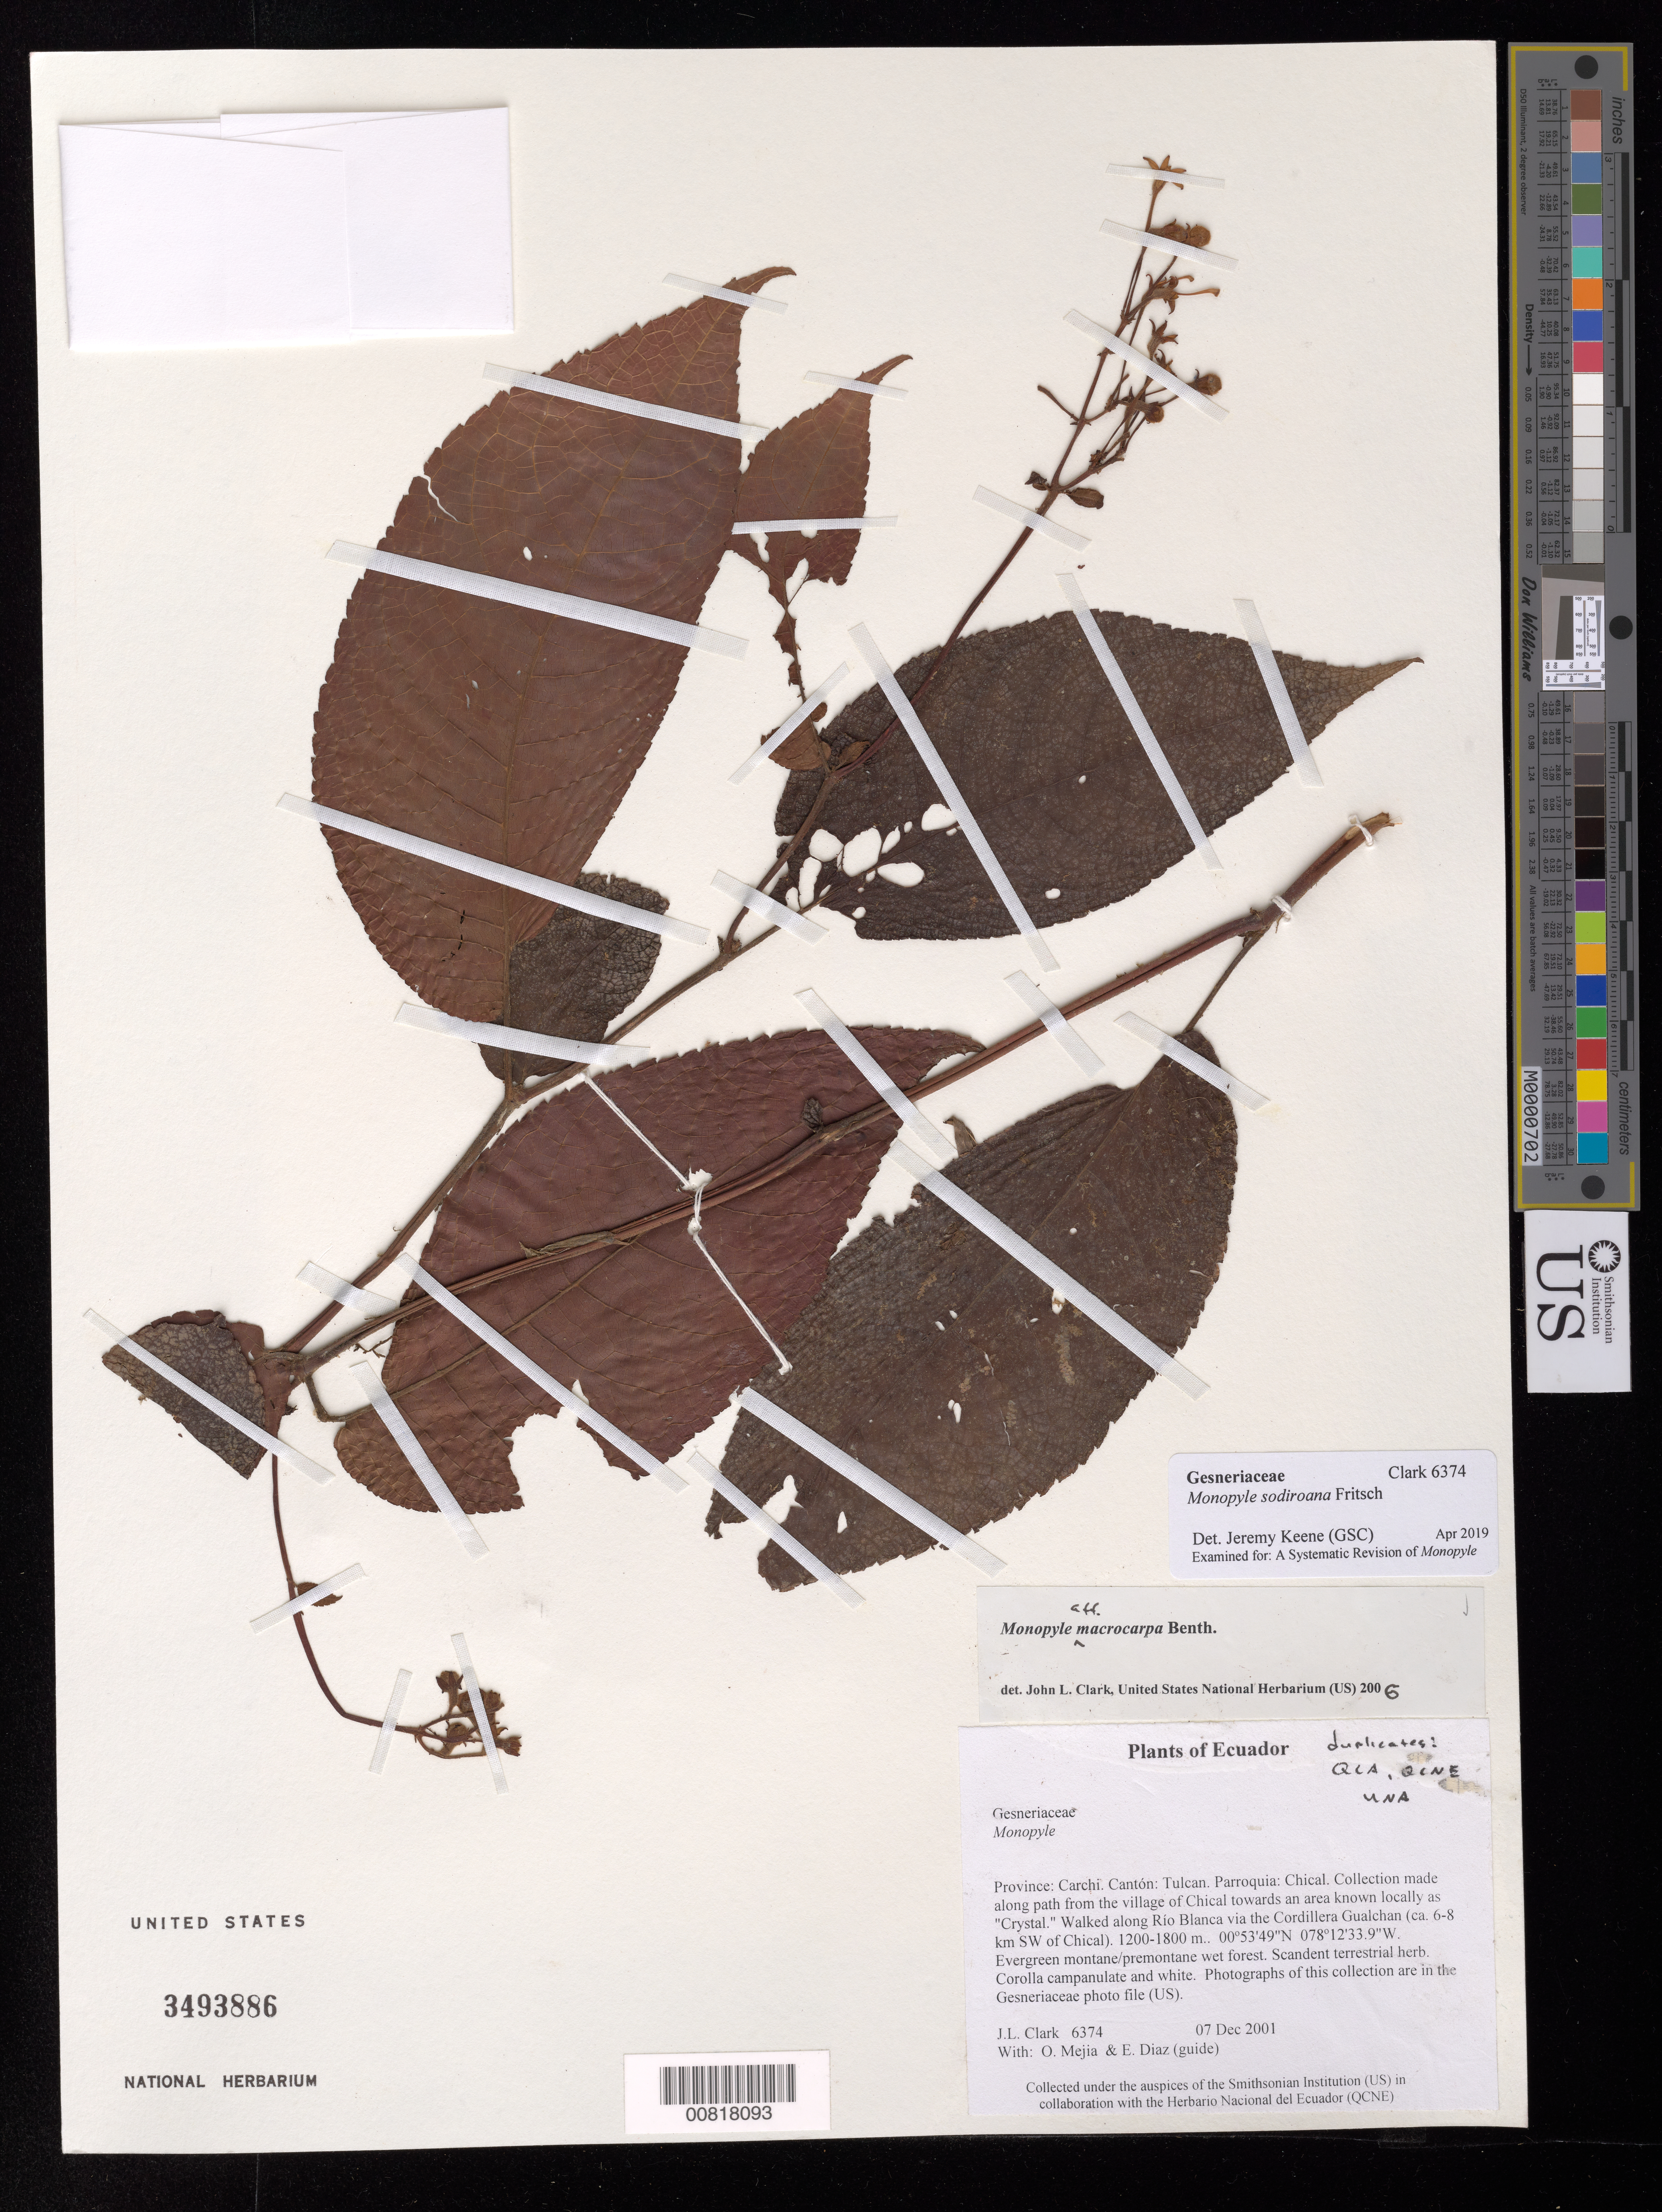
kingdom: Plantae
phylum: Tracheophyta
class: Magnoliopsida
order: Lamiales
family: Gesneriaceae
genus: Monopyle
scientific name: Monopyle sodiroana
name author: Fritsch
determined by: Keene, J.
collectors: J. L. Clark, O. Mejia & E. Diaz (guide)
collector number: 6374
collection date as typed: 07 Dec 2001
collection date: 2001-12-07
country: Ecuador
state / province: Carchi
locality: Tulcan. Parroquia: Chical. Collection made along path from the village of Chical towards an area known locally as "Crystal." Walked along Río Blanca via the Cordillera Gualchan (ca. 6-8 km SW of Chical).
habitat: Evergreen montane/premontane wet forest.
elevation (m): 1200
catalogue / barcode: US 3493886